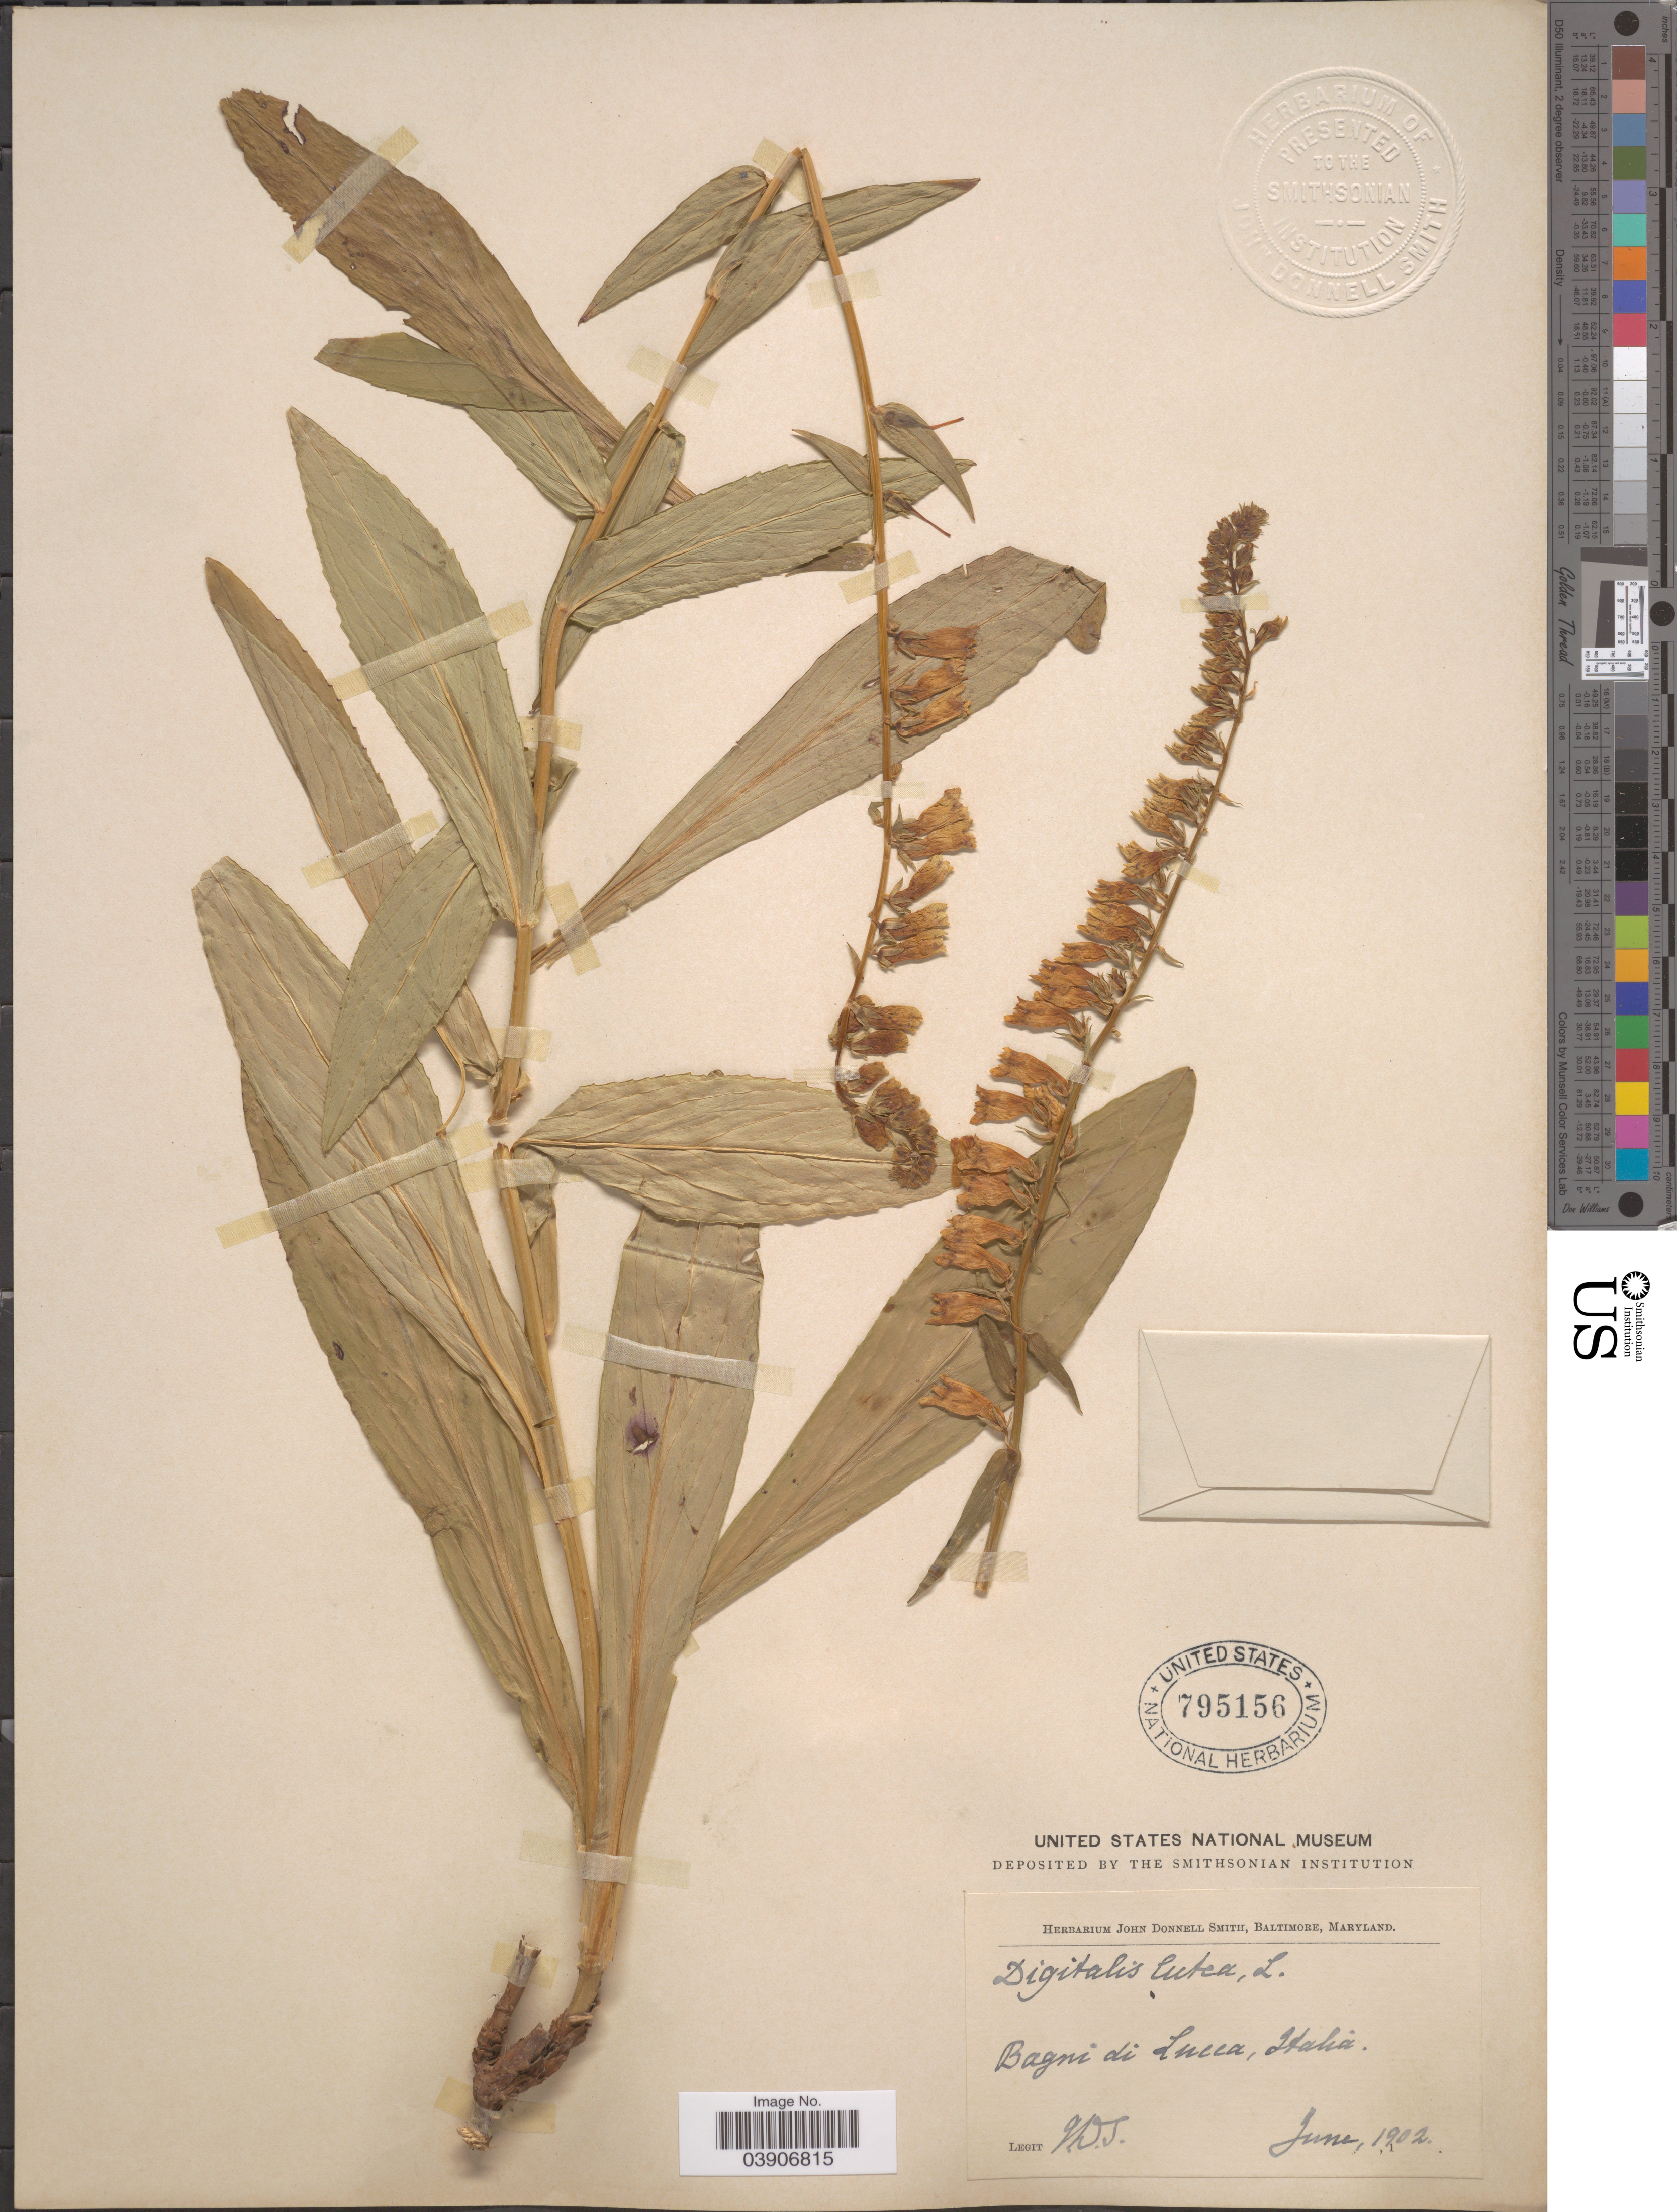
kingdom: Plantae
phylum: Tracheophyta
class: Magnoliopsida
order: Lamiales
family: Plantaginaceae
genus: Digitalis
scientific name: Digitalis lutea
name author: L.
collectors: J. Donnell Smith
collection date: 1902-06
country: Italy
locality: Bagni di Lucca.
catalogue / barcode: US 795156